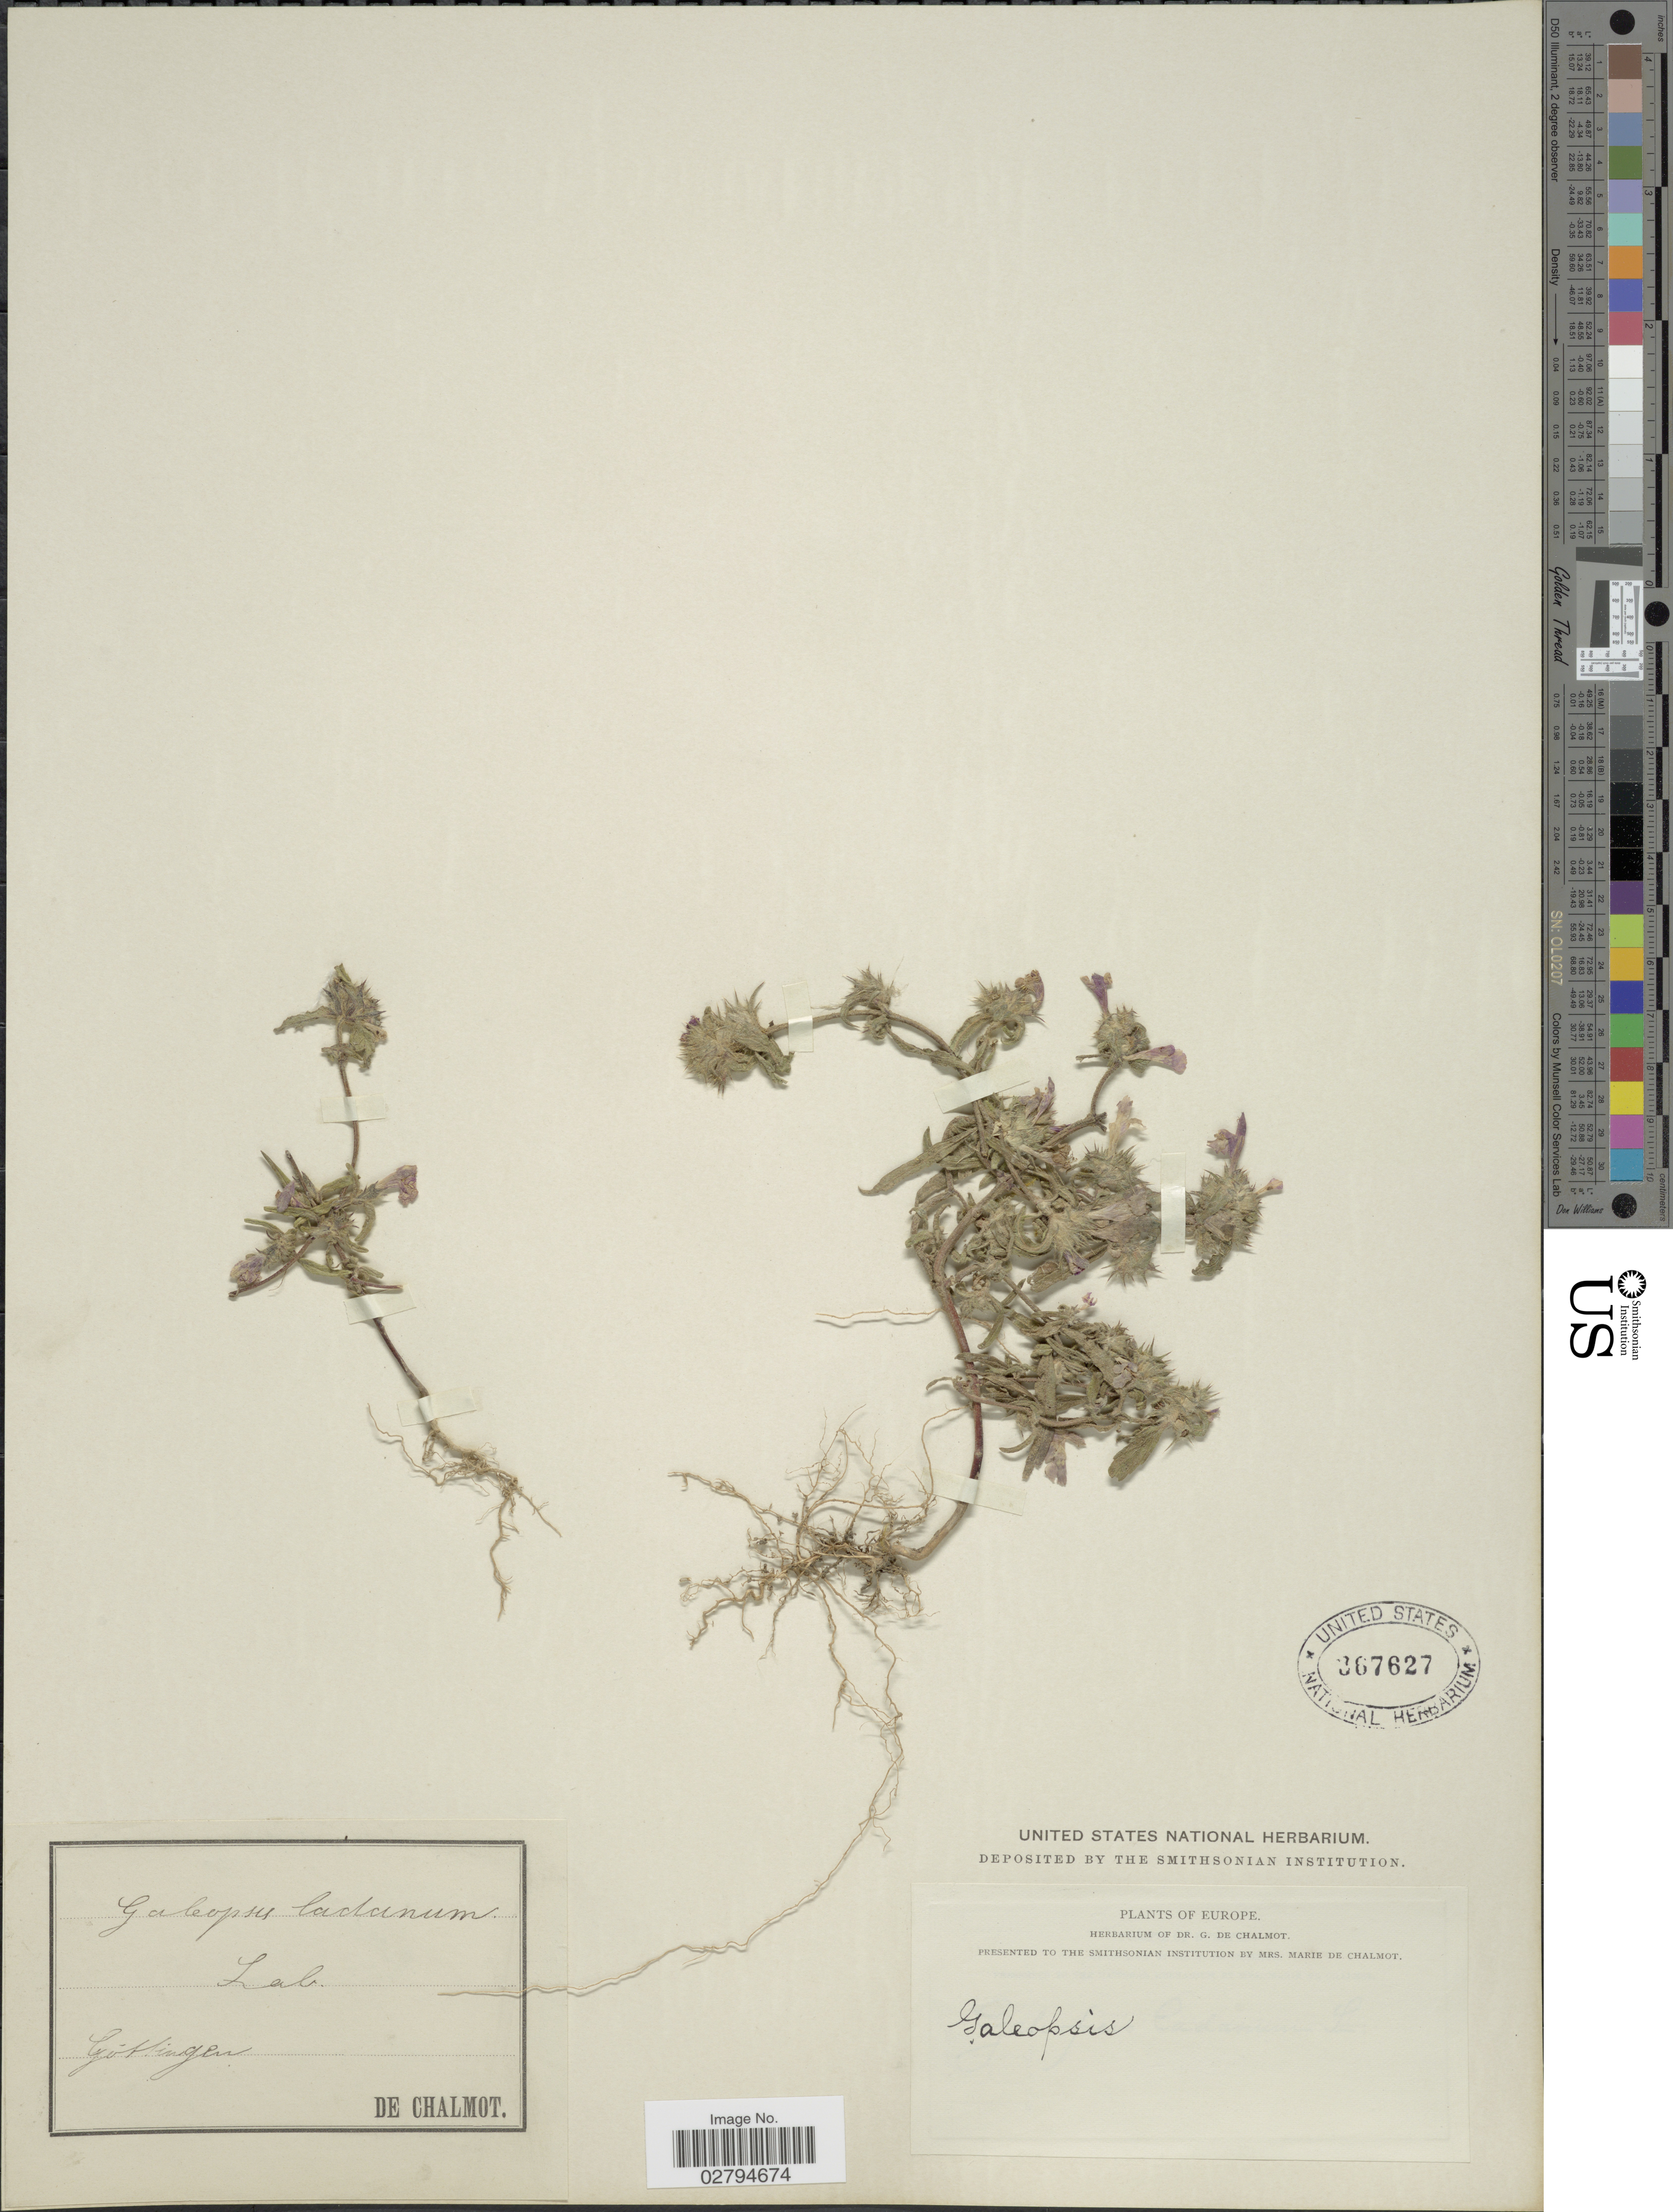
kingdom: Plantae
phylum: Tracheophyta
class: Magnoliopsida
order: Lamiales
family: Lamiaceae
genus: Galeopsis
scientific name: Galeopsis sp.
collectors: G. de Chalmot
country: Germany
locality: Europe. Göttingen.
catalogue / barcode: US 367627